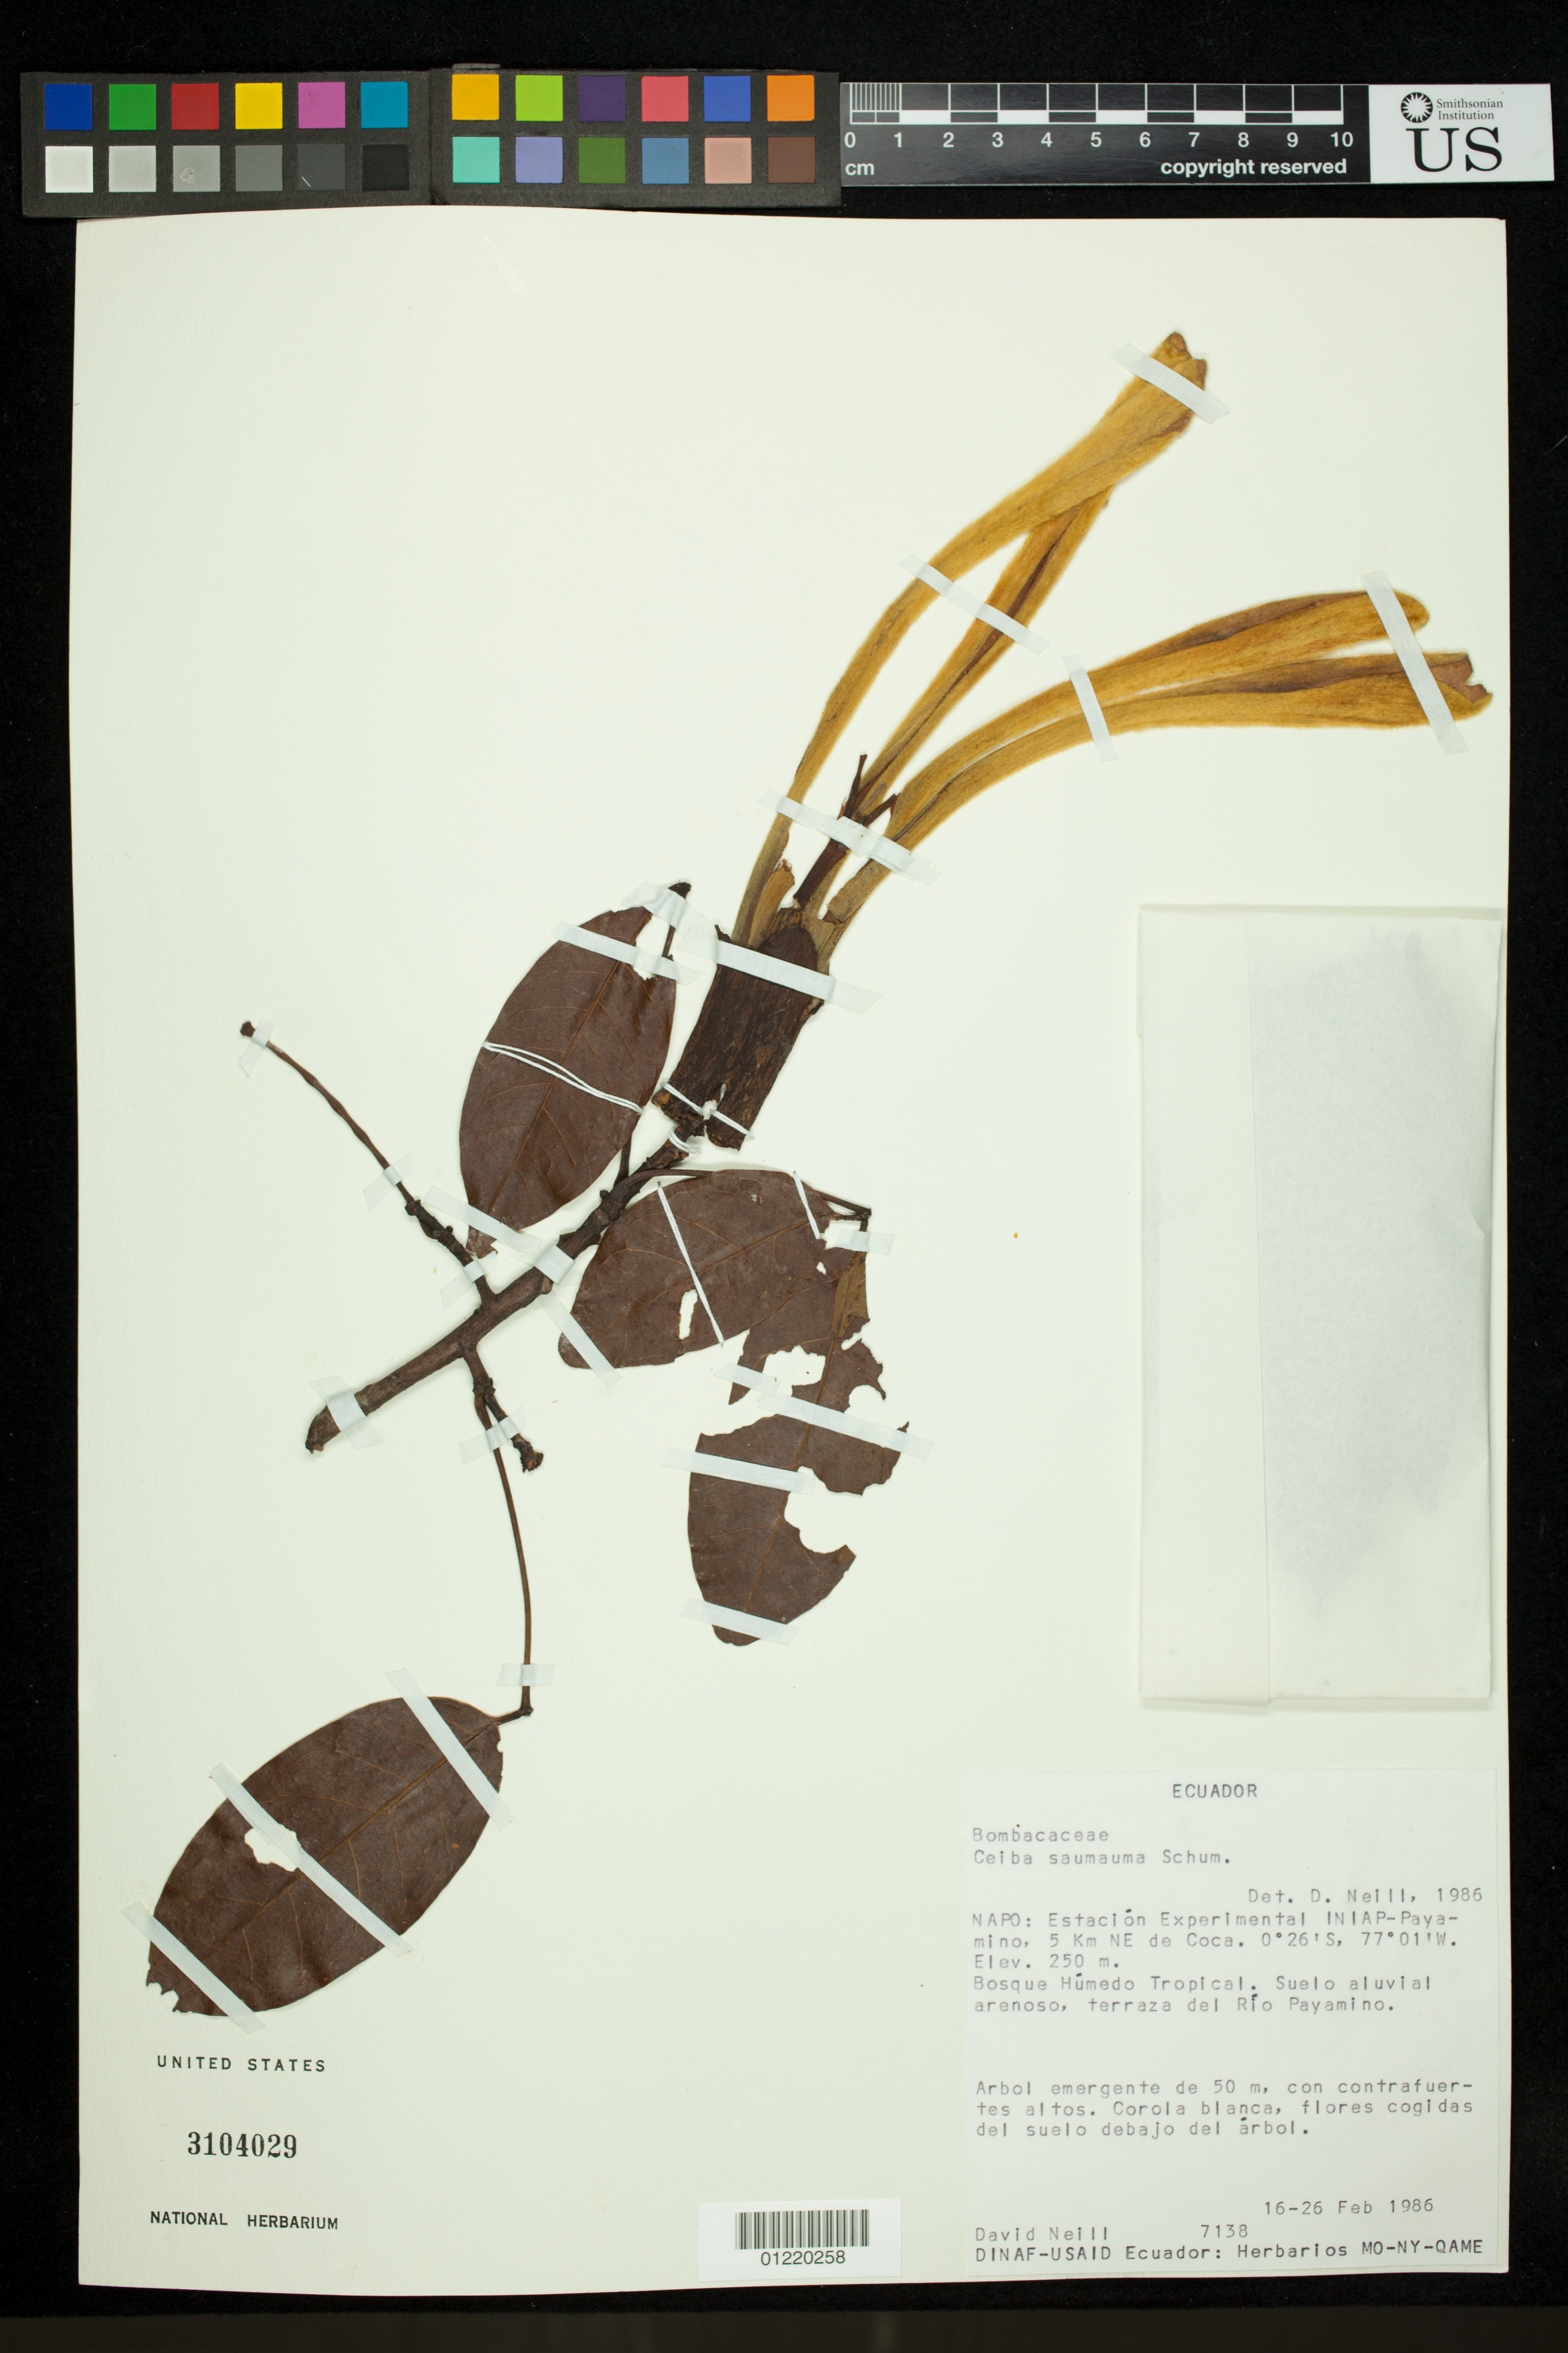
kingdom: Plantae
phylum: Tracheophyta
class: Magnoliopsida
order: Malvales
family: Malvaceae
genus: Ceiba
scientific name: Ceiba samauma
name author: (Mart.) K. Schum.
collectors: D. A. Neil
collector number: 7138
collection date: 1986-02-16/1986-02-26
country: Ecuador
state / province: Orellana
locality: Estación Experimental INIAP-Payamino, 5 km NE de Coca. Suelo aluvial arenoso, terraza del Rio Payamino.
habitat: Bosque Humedo Tropical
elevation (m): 250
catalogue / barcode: US 3104029